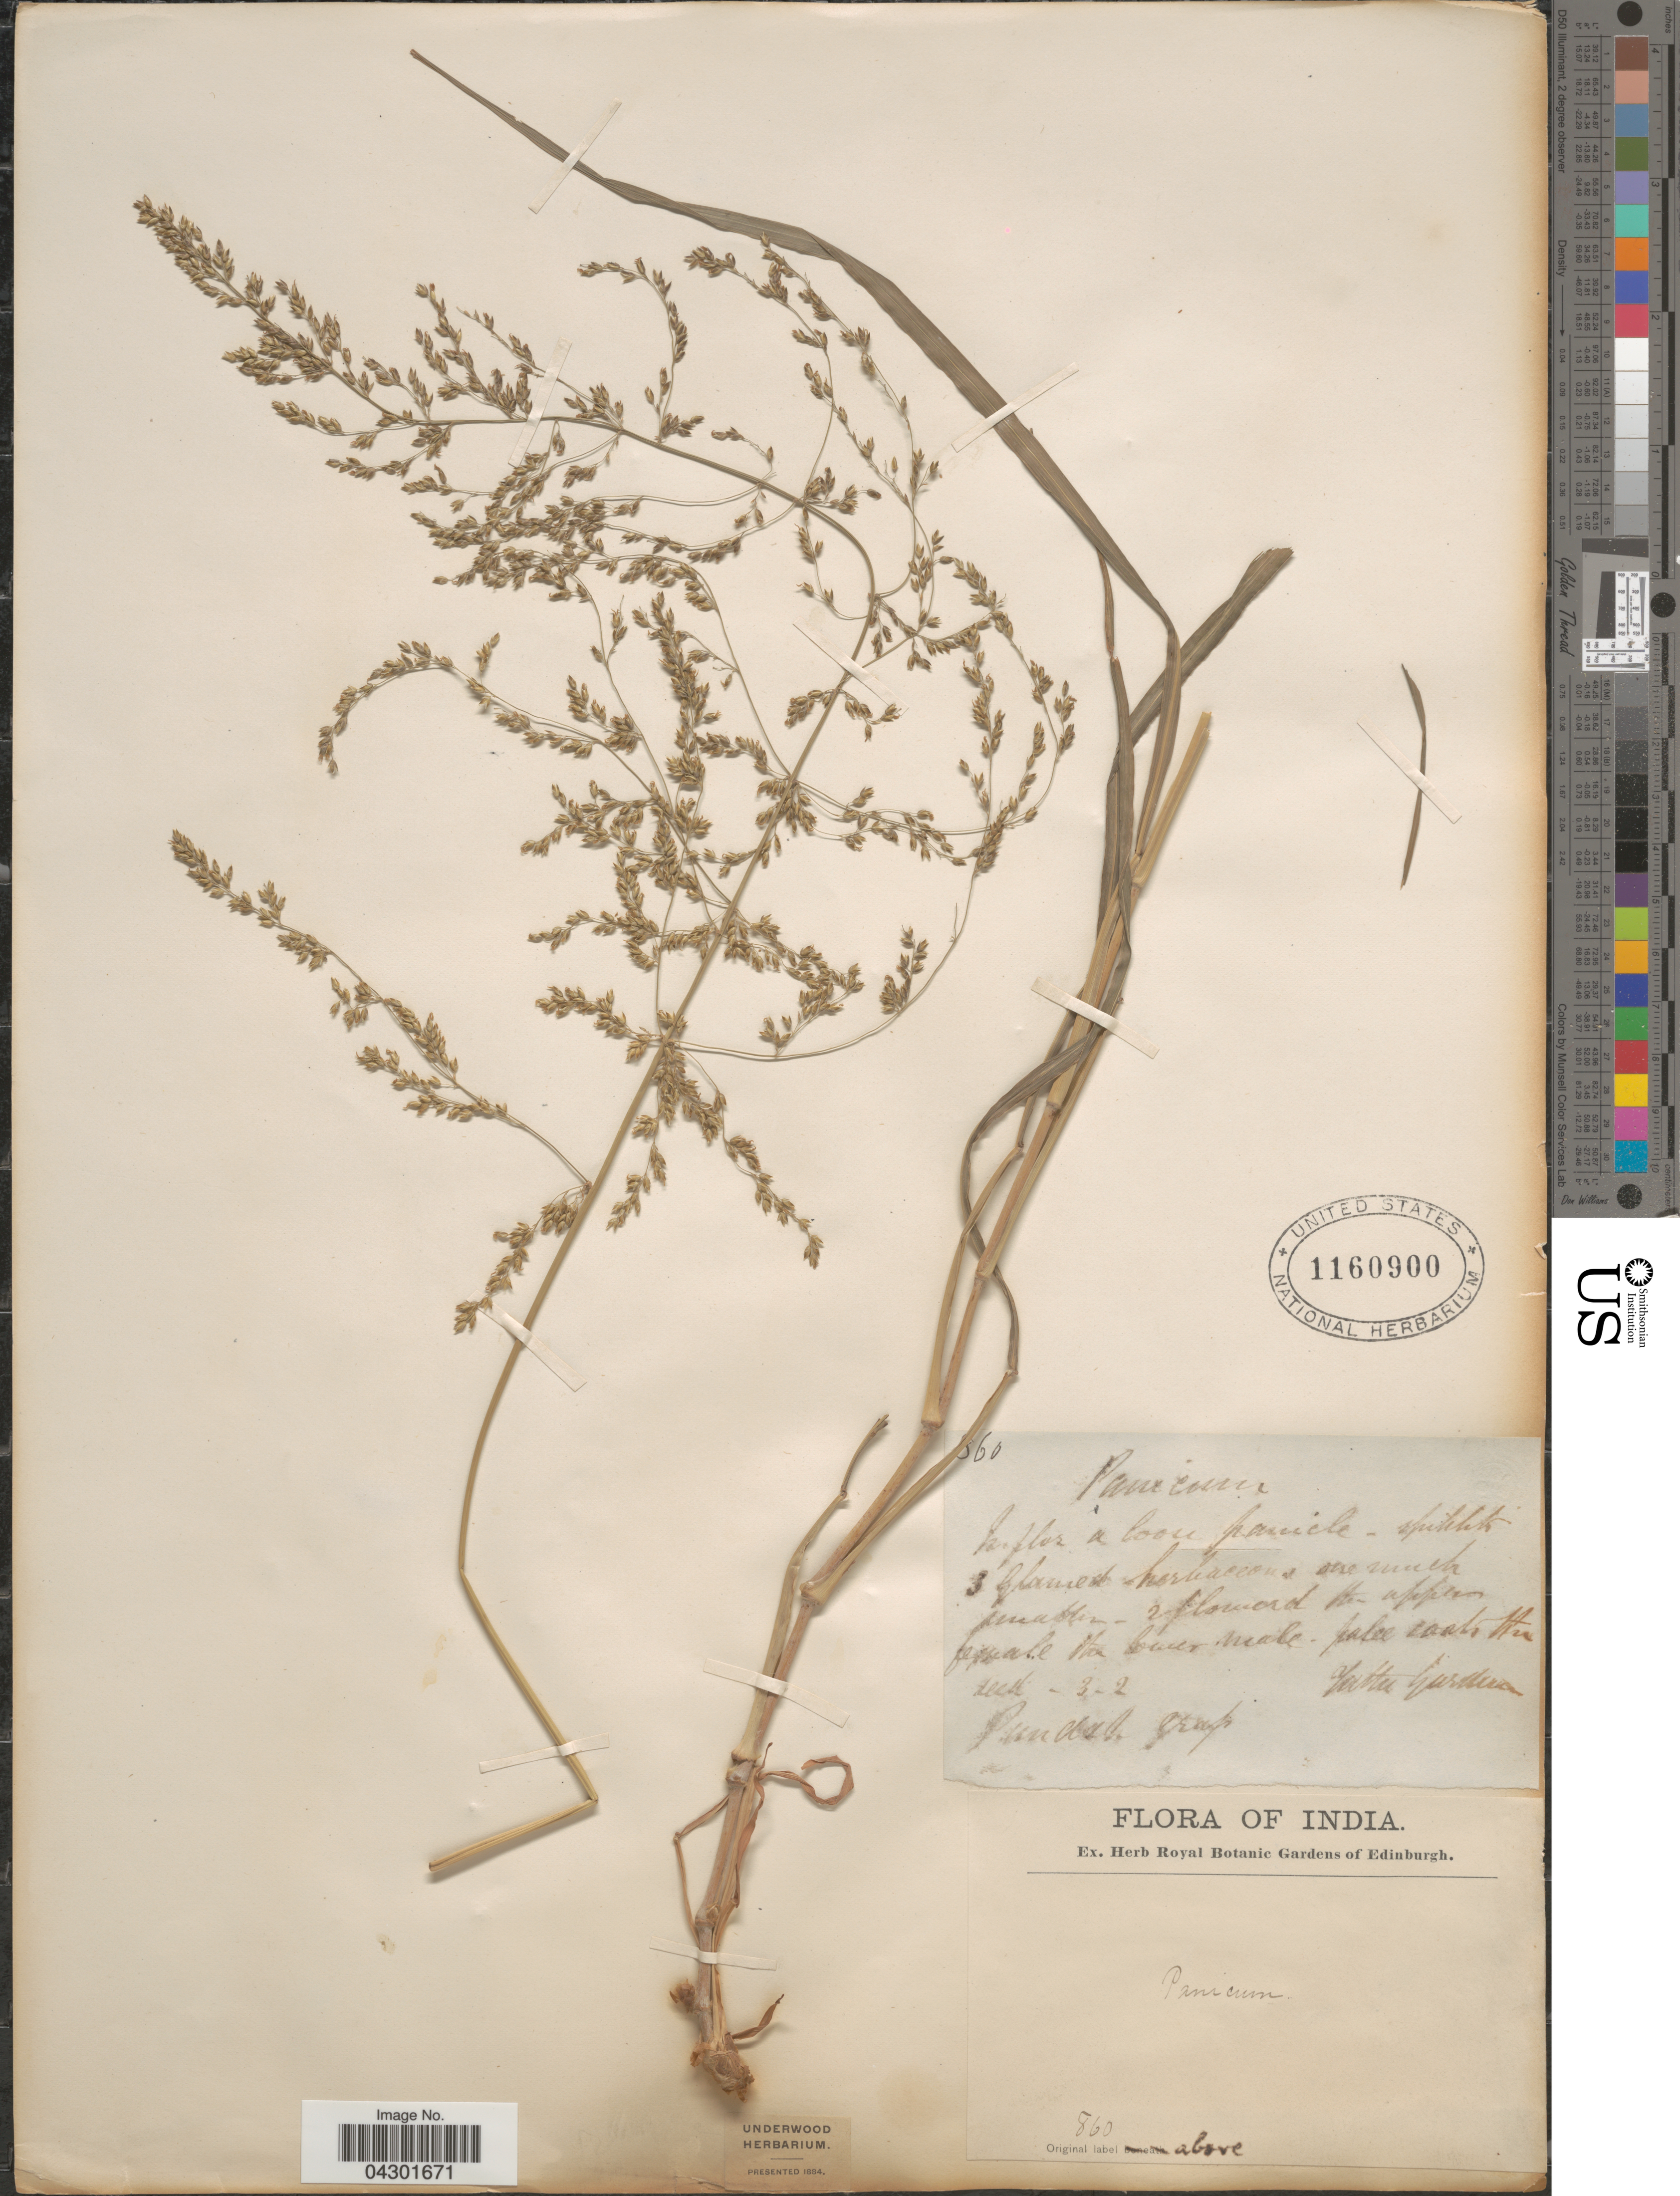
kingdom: Plantae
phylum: Tracheophyta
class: Liliopsida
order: Poales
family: Poaceae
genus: Panicum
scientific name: Panicum antidotale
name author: Retz.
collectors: Royal Botanic Garden Edinburgh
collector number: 860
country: India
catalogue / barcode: US 1160900